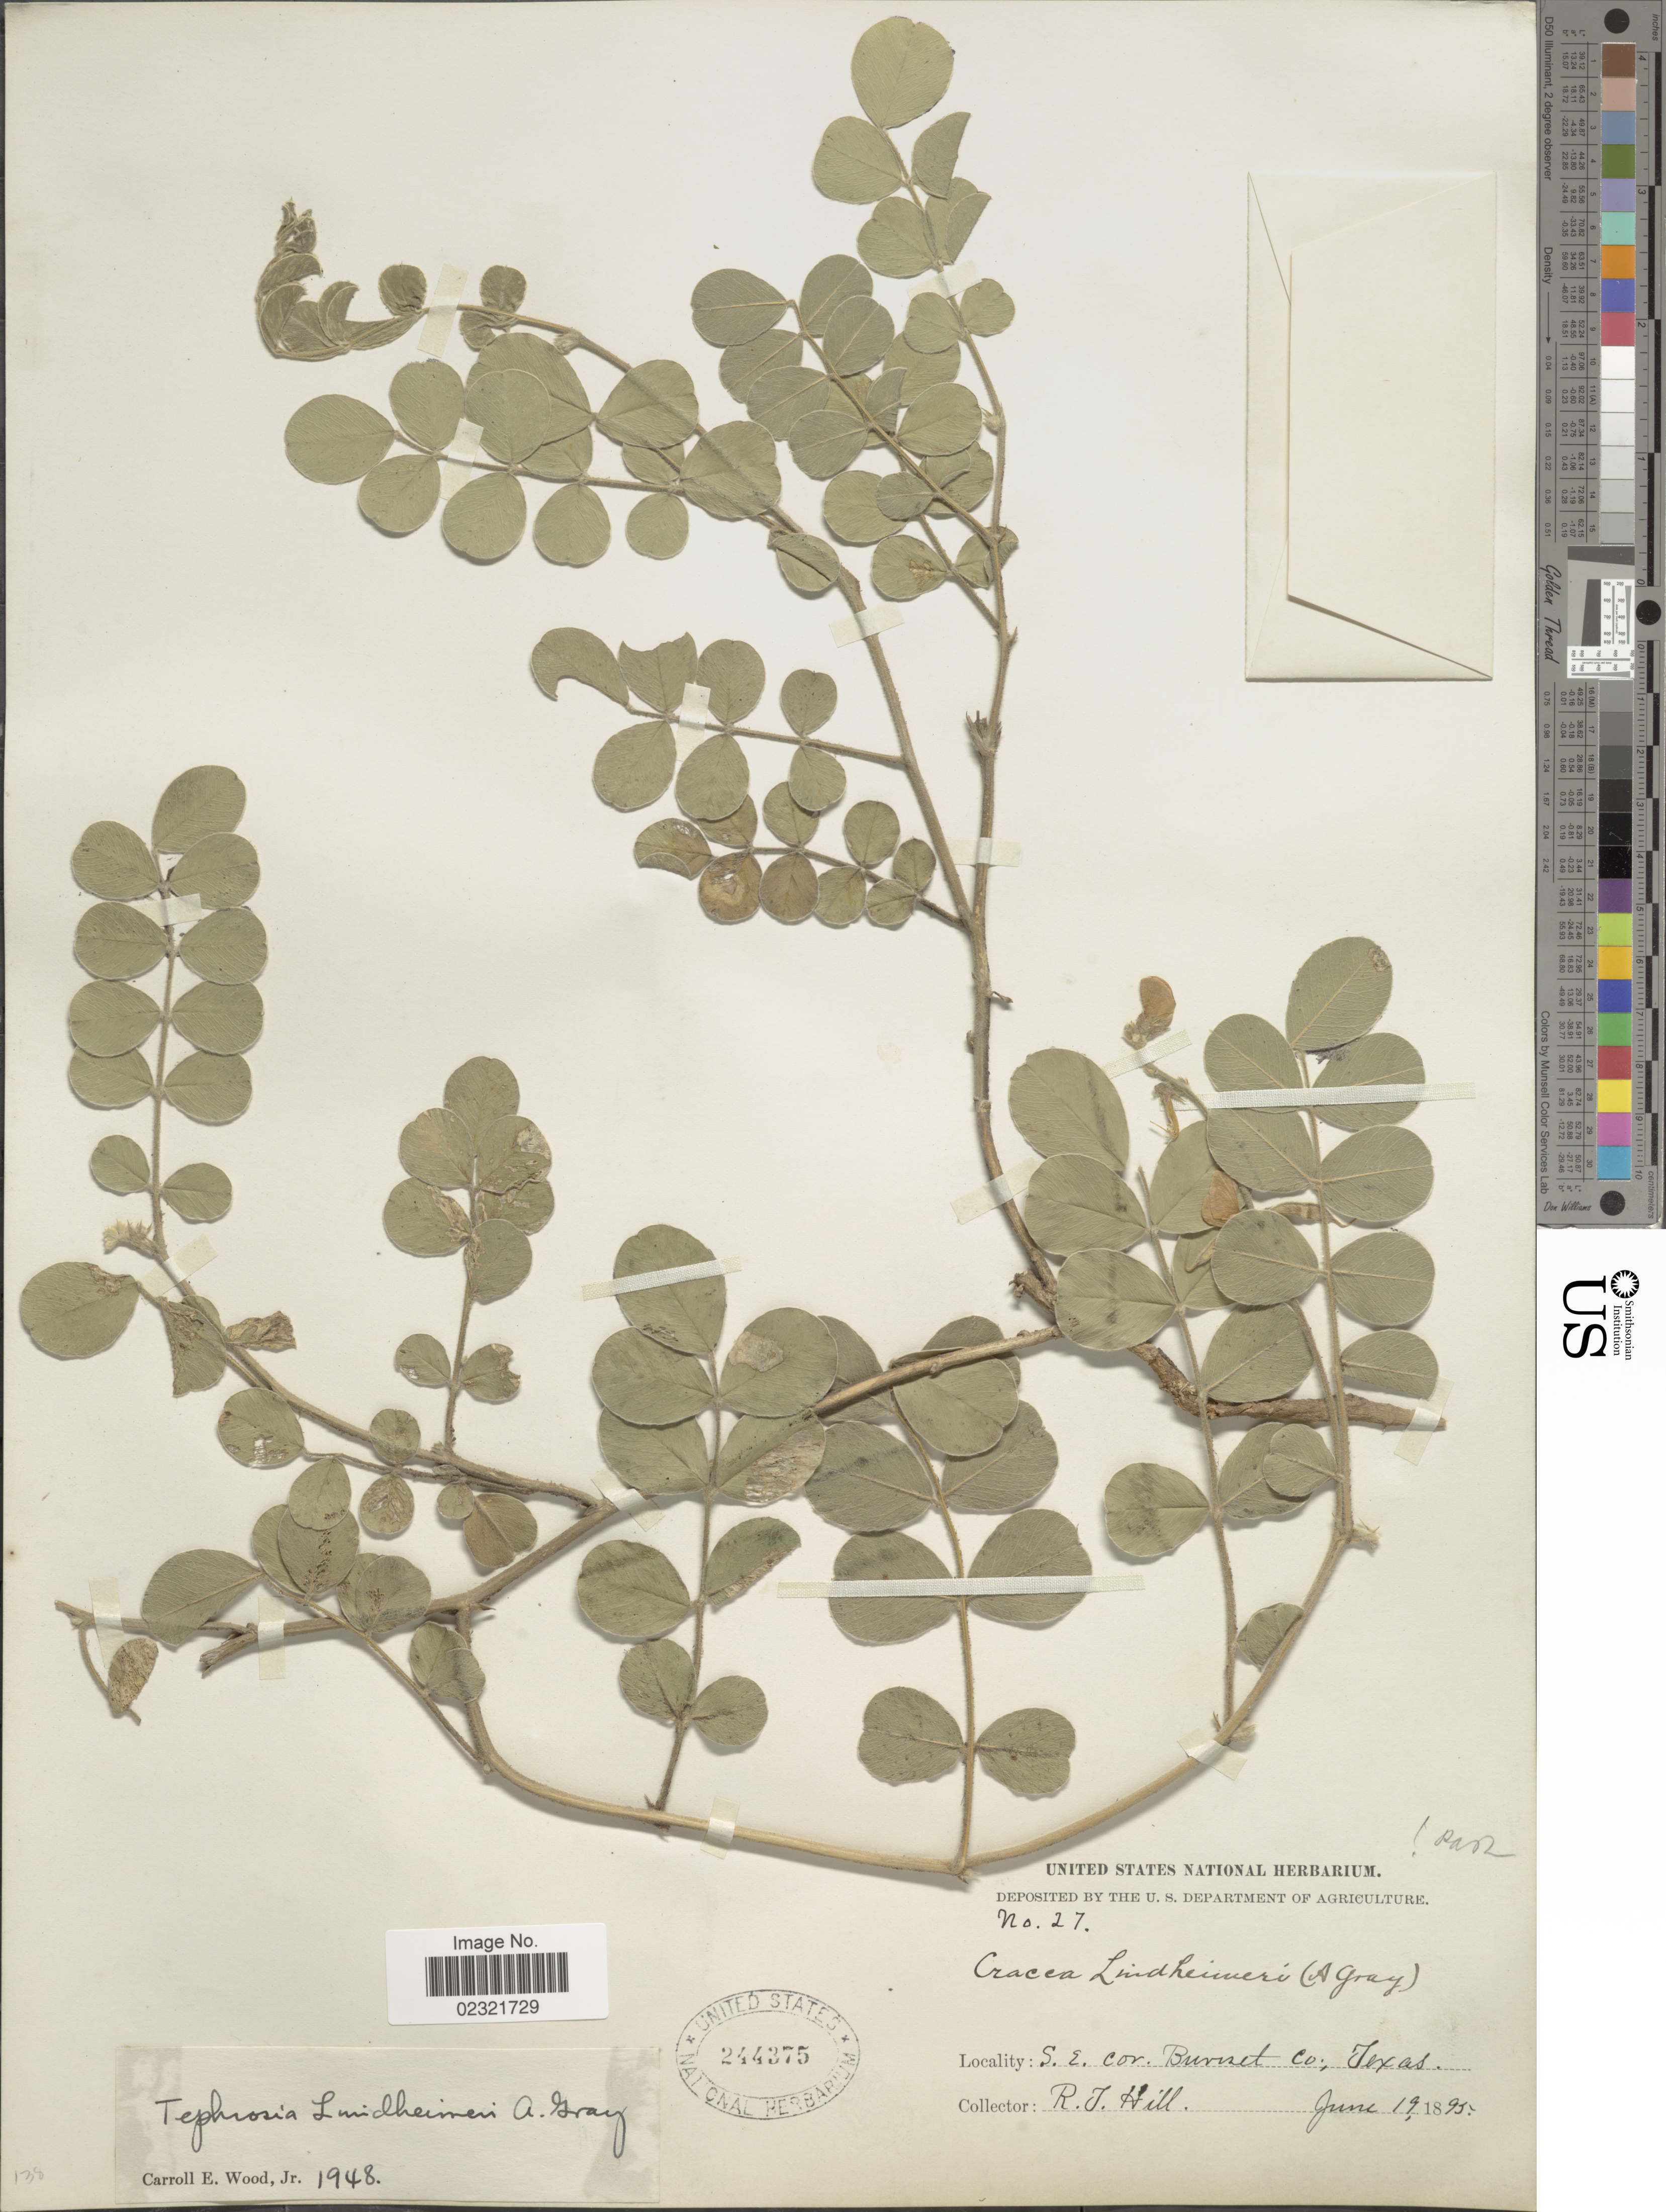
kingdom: Plantae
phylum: Tracheophyta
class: Magnoliopsida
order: Fabales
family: Fabaceae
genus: Tephrosia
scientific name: Tephrosia lindheimeri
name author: A. Gray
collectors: R. J. Hill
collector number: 27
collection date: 1895-06-19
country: United States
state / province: Texas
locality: S.E. cor. Burnet Co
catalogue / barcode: US 244375